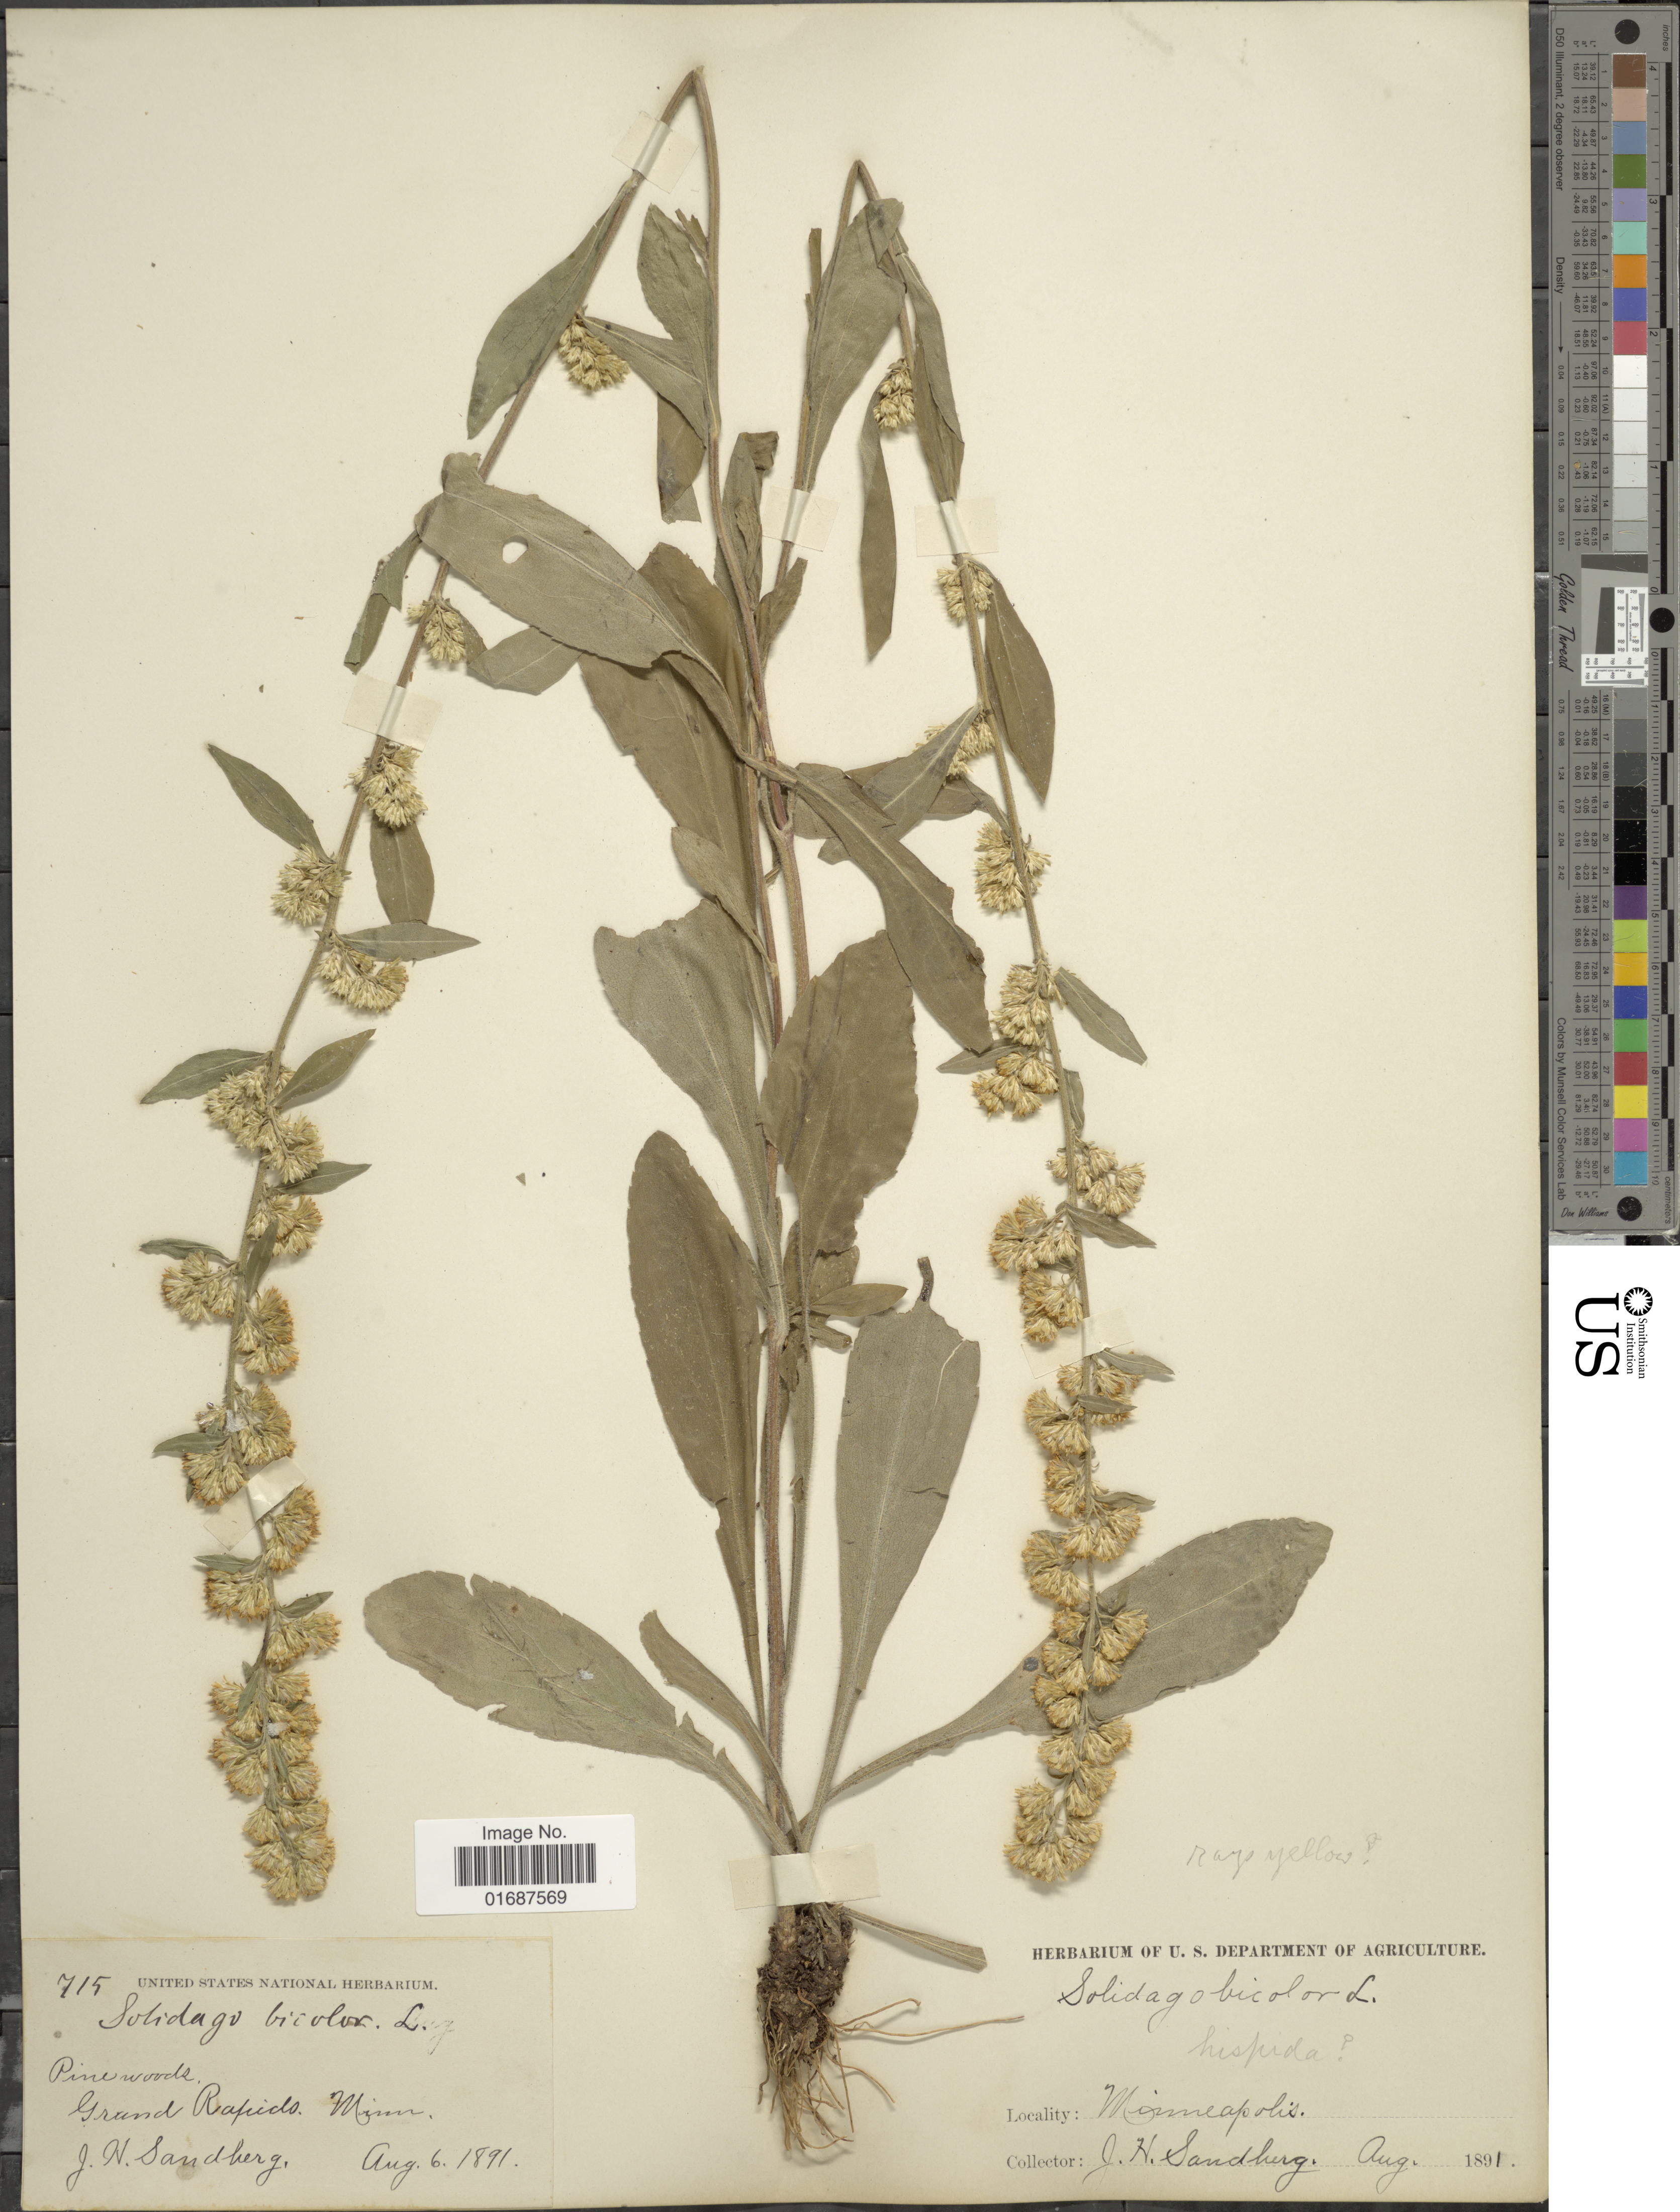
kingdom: Plantae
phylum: Tracheophyta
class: Magnoliopsida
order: Asterales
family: Asteraceae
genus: Solidago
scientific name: Solidago hispida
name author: Muhl. ex Willd.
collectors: J. H. Sandberg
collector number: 715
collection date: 1891-08-06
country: United States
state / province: Minnesota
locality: Grand Rapids